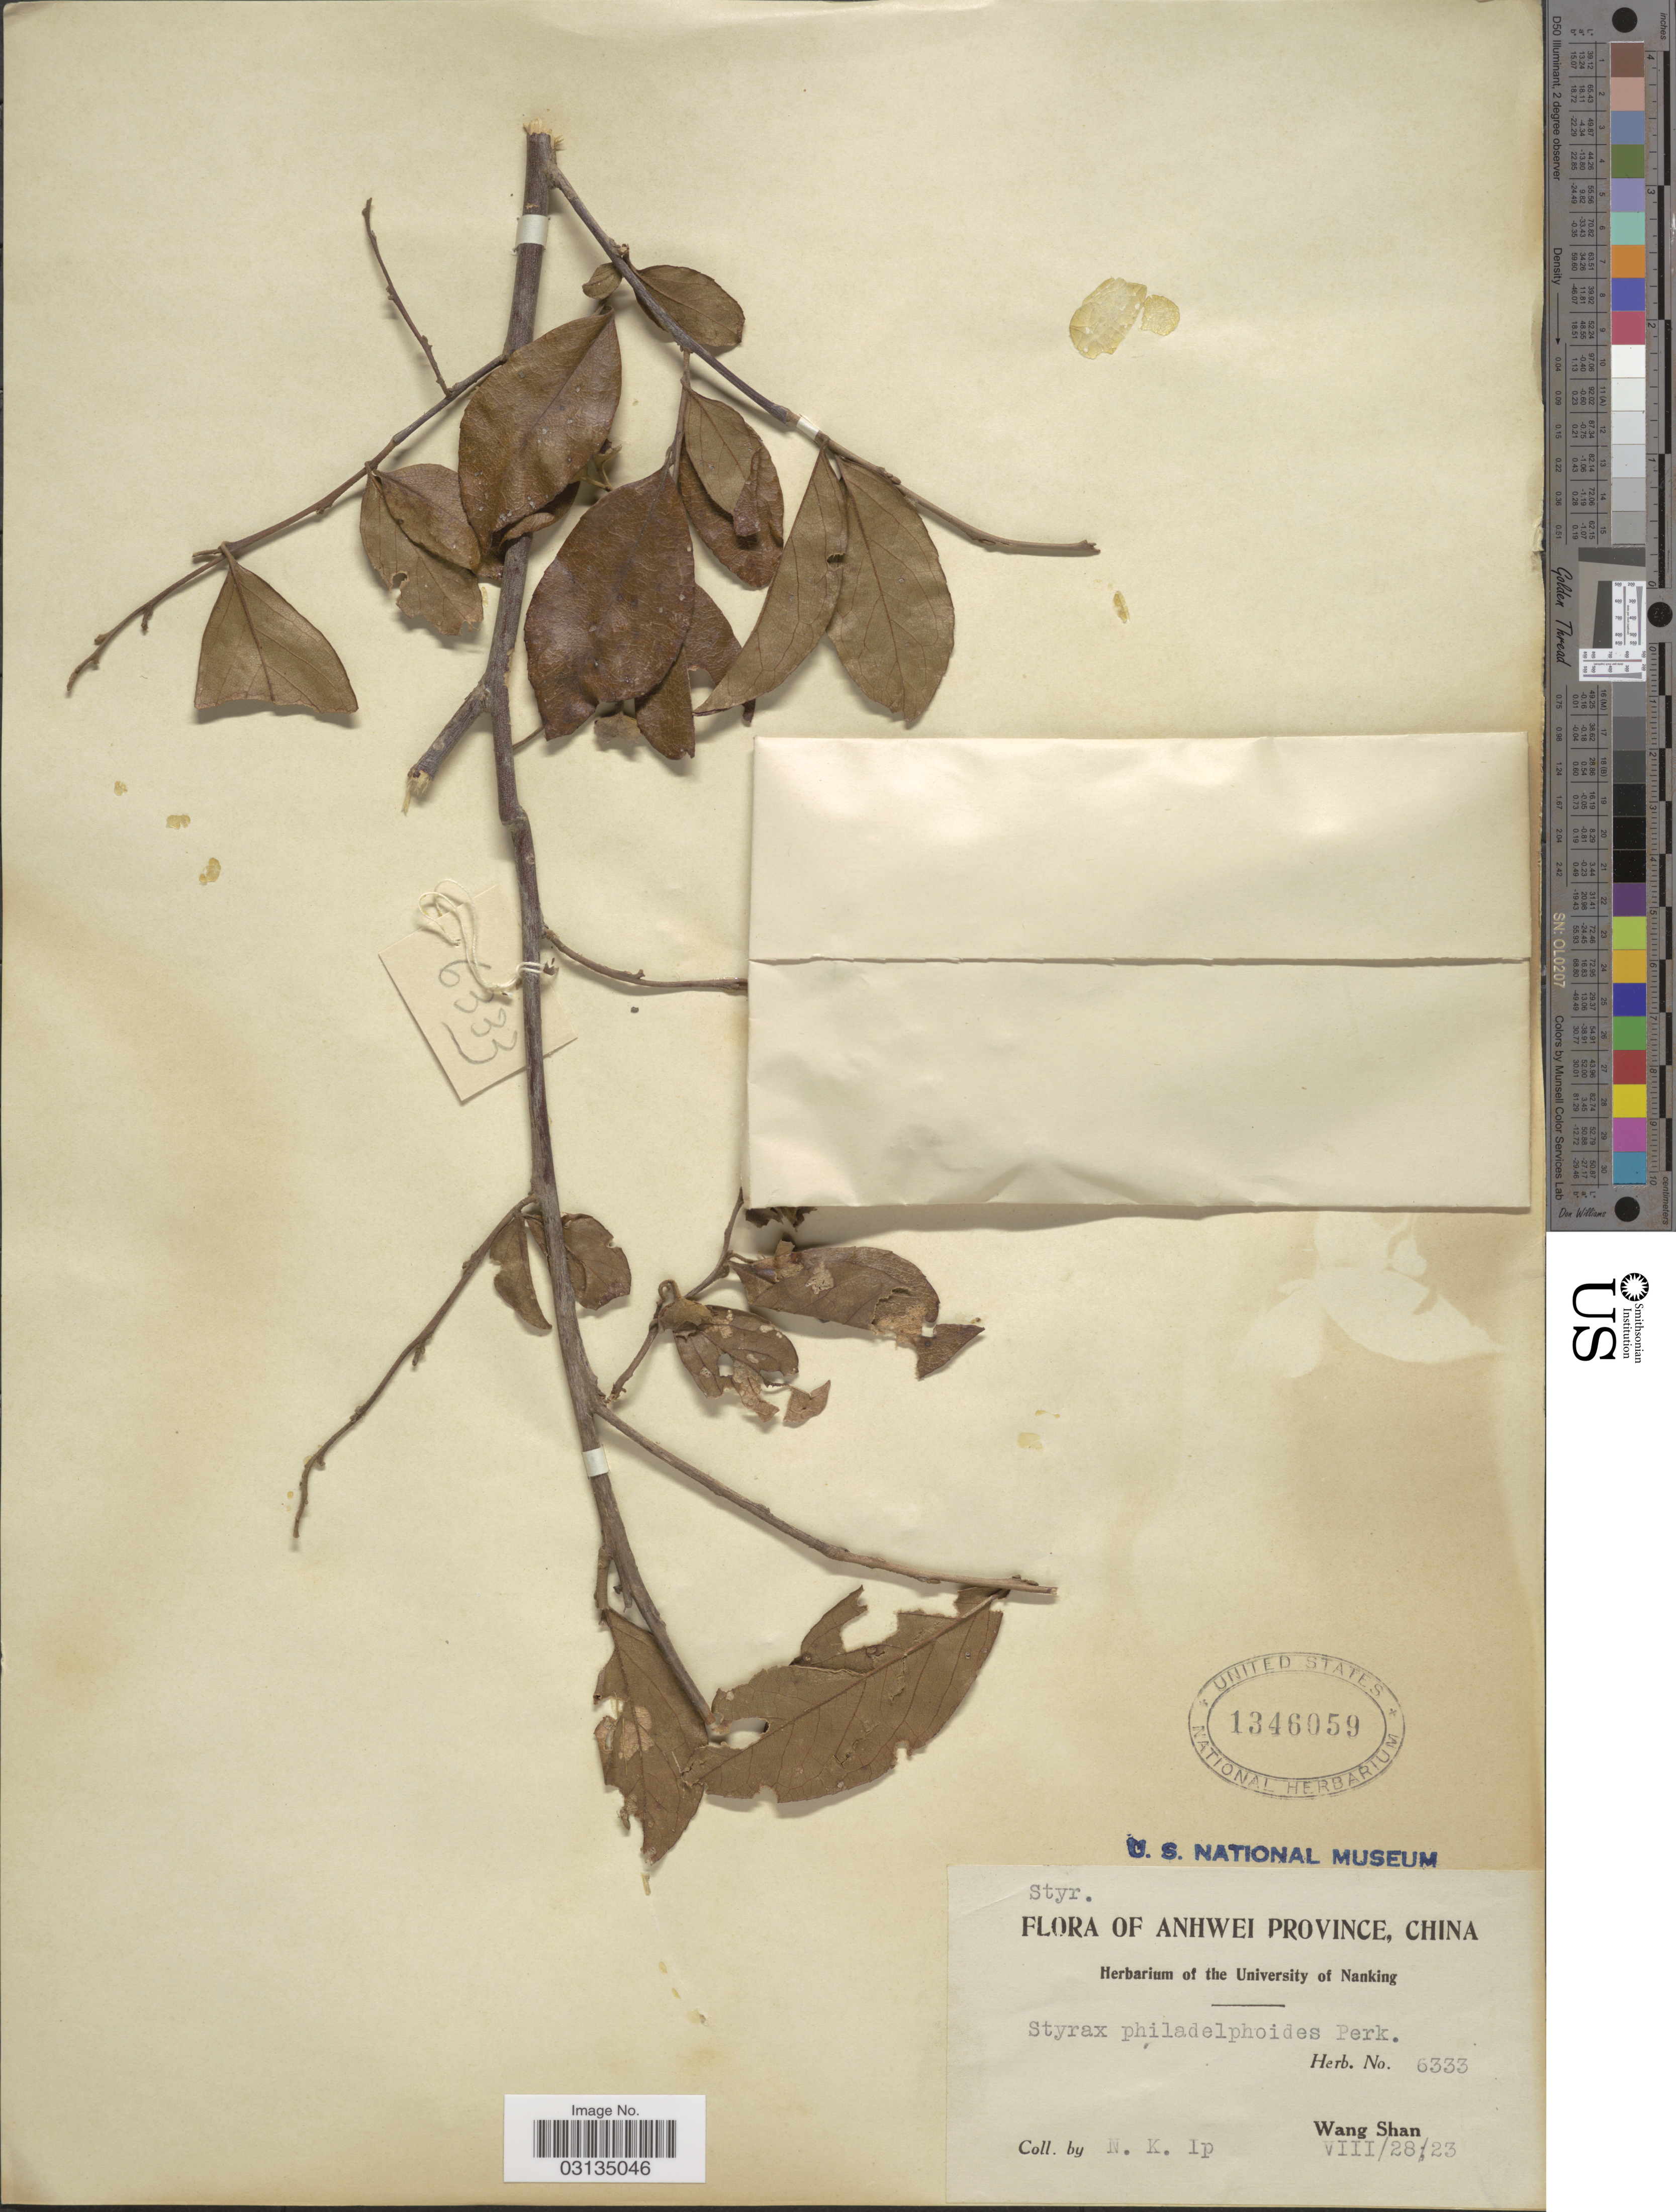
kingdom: Plantae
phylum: Tracheophyta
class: Magnoliopsida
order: Ericales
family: Styracaceae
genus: Styrax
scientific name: Styrax philadelphoides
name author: Perkins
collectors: N. Ip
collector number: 6333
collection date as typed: Transcribed d/m/y: 28/8/23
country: China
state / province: Anhui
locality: Anhwei Province, China, Wang Shan.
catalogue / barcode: US 1346059